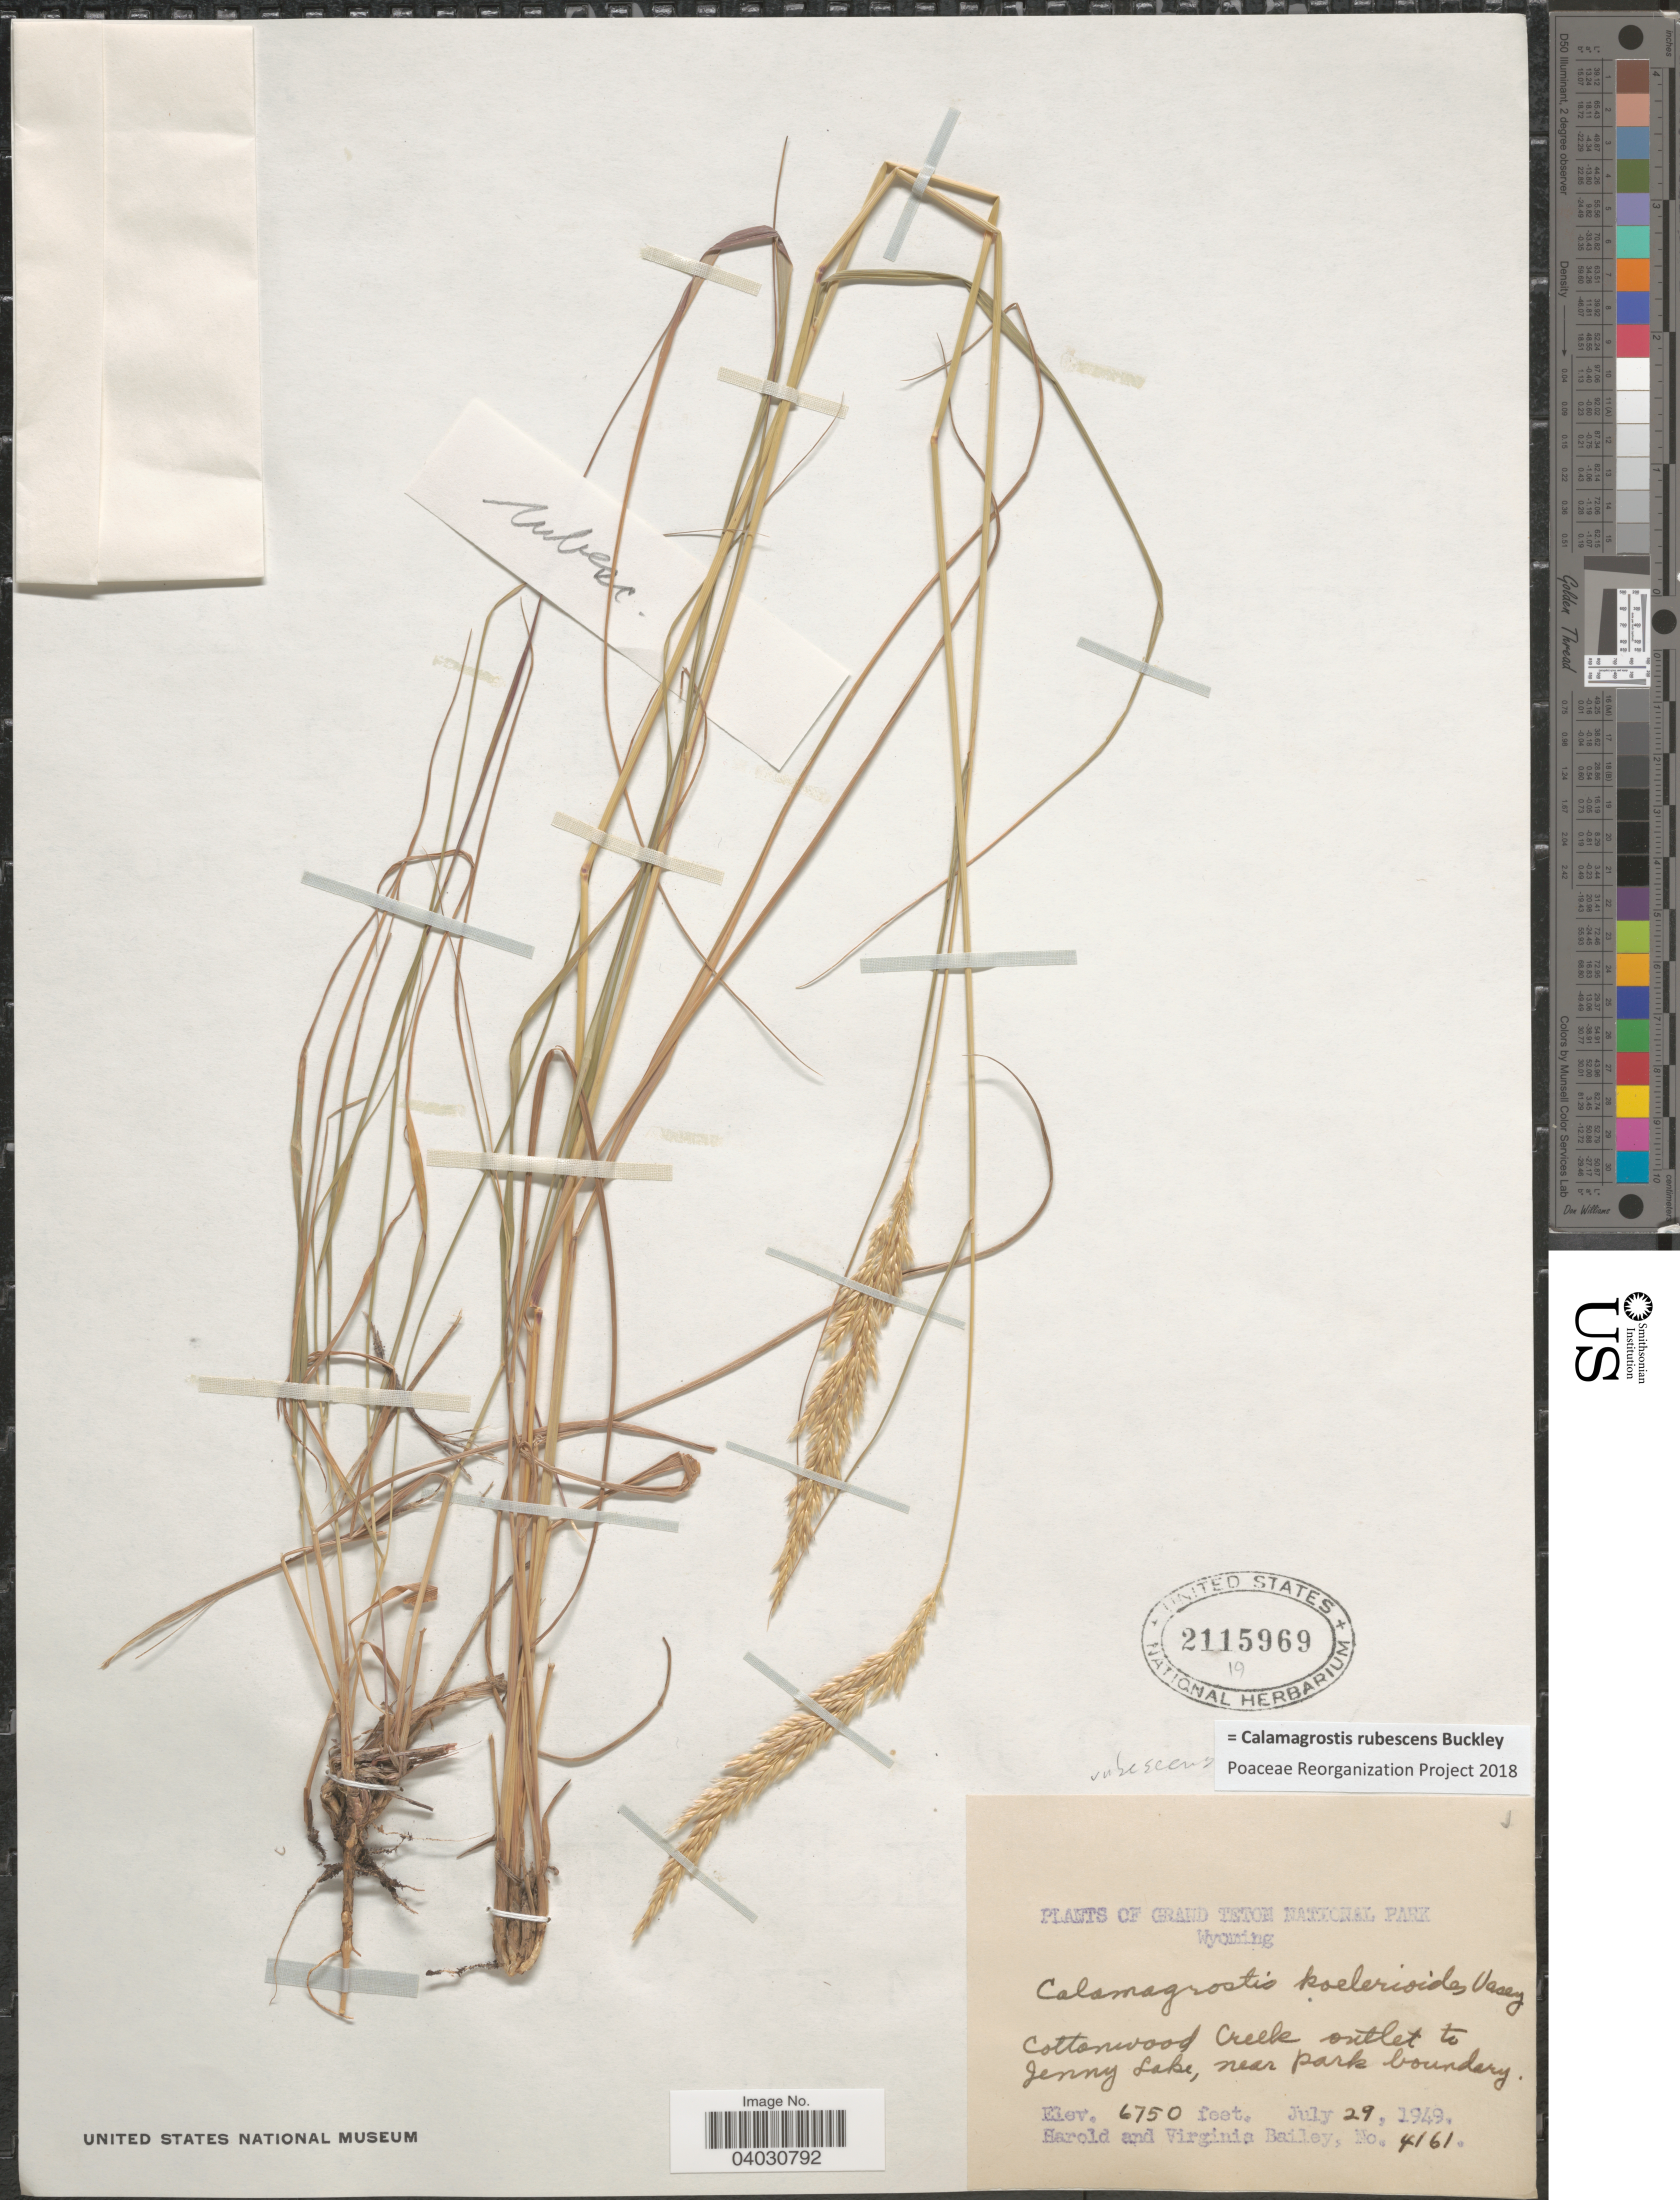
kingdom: Plantae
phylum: Tracheophyta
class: Liliopsida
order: Poales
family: Poaceae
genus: Calamagrostis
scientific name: Calamagrostis rubescens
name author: Buckley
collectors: H. Bailey & V. L. Bailey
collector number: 4161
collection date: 1949-07-29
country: United States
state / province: Wyoming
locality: Grand Teton National Park. Cottonwood Creek outlet to Jenny Lake, near park boundary.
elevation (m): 2057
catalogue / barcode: US 2115969